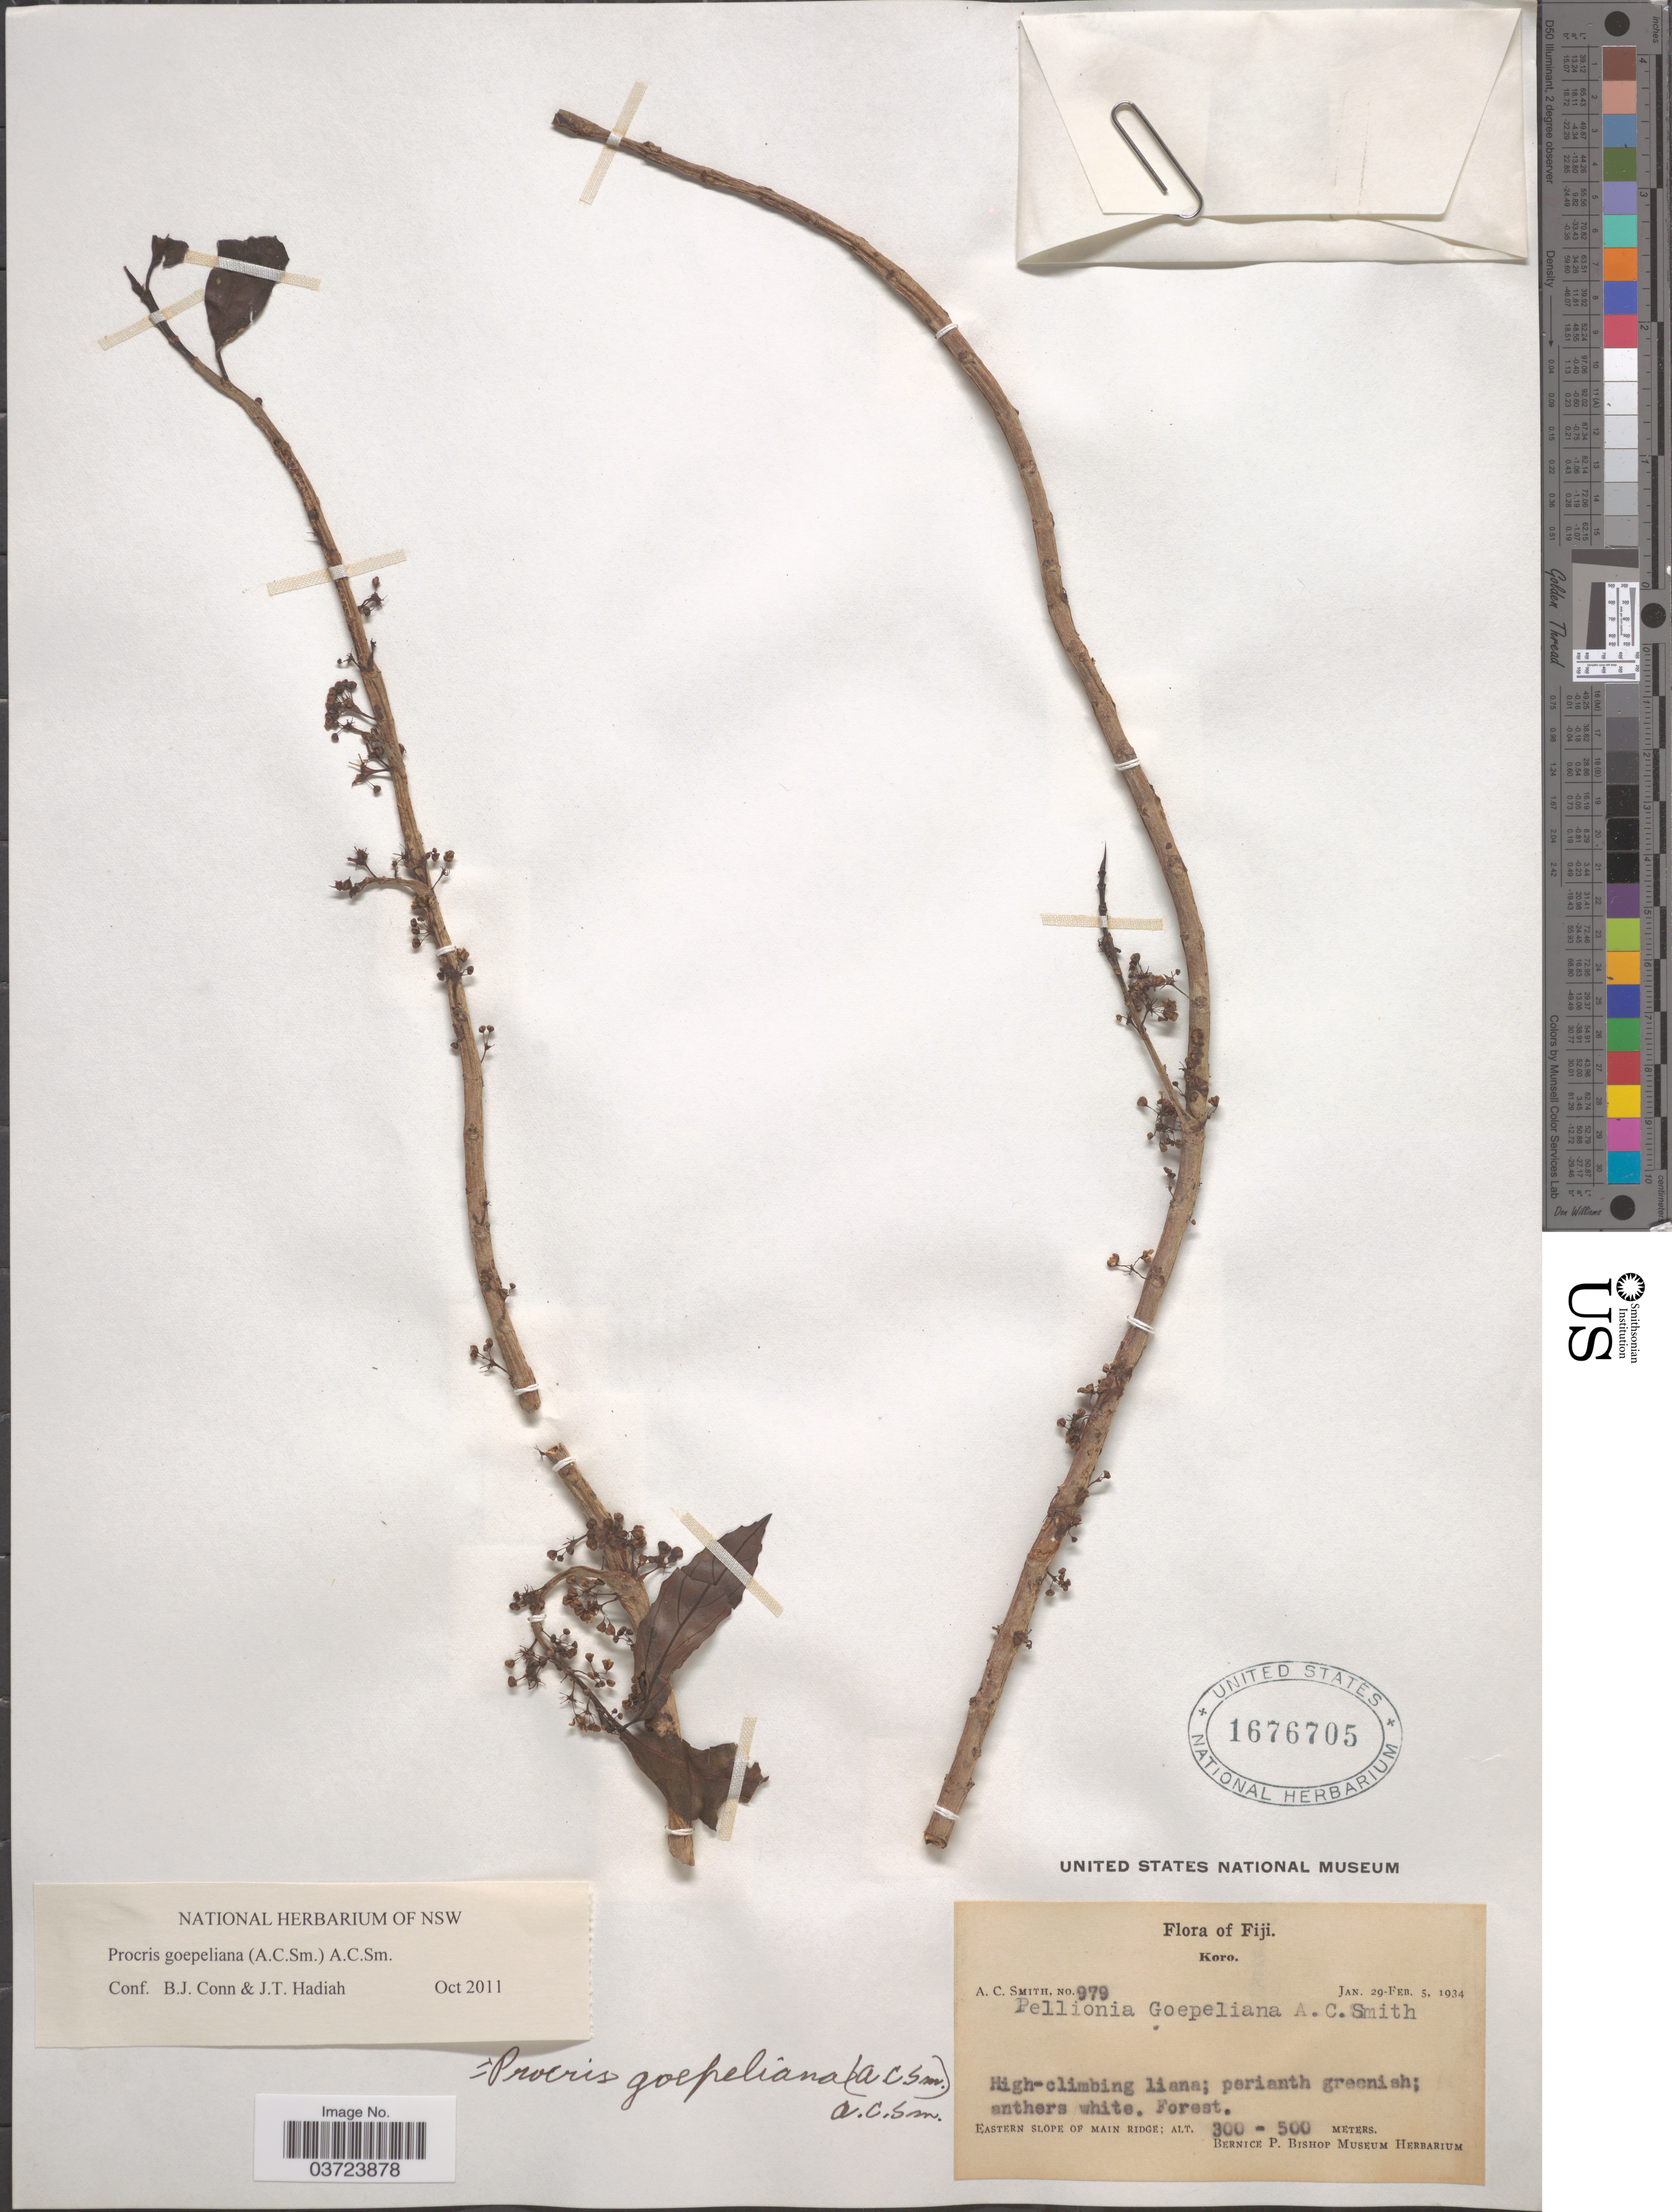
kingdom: Plantae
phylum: Tracheophyta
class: Magnoliopsida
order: Rosales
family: Urticaceae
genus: Procris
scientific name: Procris goepeliana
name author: (A.C. Sm.) A.C. Sm.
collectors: A. C. Smith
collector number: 979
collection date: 1934-01-29/1934-02-05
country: Fiji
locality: Koro. Eastern slope of main ridge.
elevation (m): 300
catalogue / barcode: US 1676705